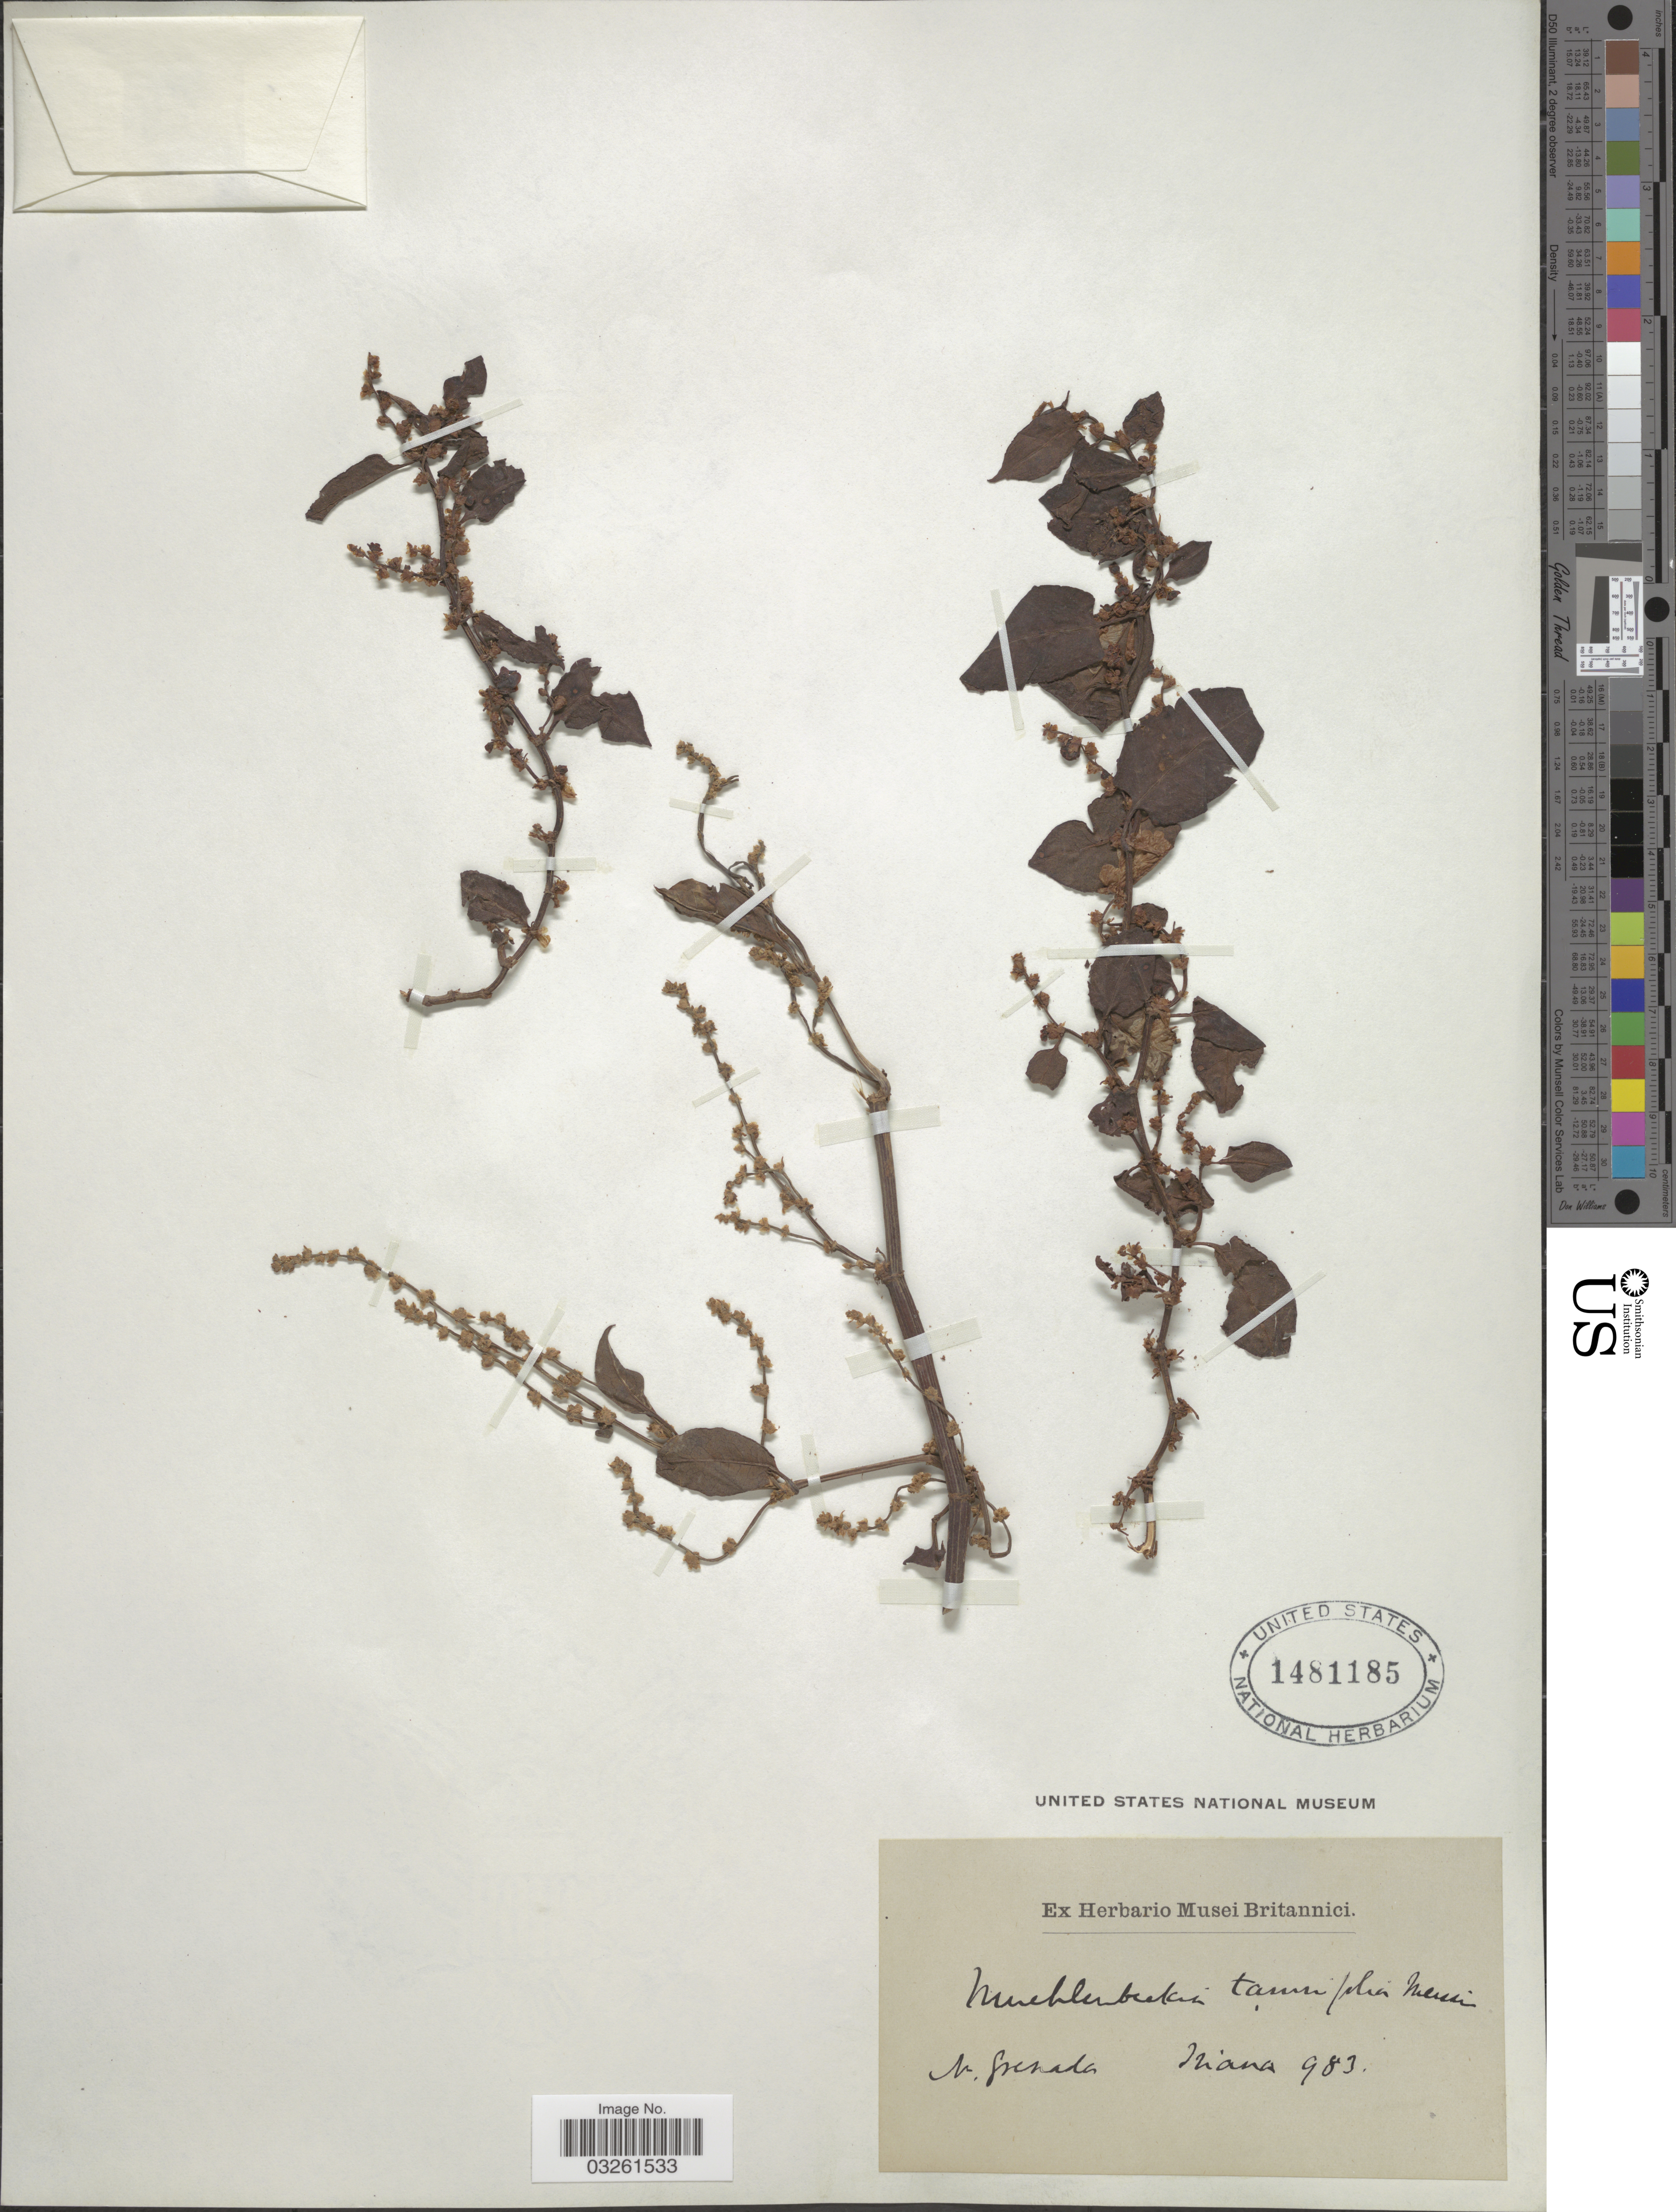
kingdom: Plantae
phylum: Tracheophyta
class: Magnoliopsida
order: Caryophyllales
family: Polygonaceae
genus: Muehlenbeckia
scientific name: Muehlenbeckia tamnifolia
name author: (Kunth) Meisn.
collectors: Triana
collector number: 983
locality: N. Grenada.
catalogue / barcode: US 1481185